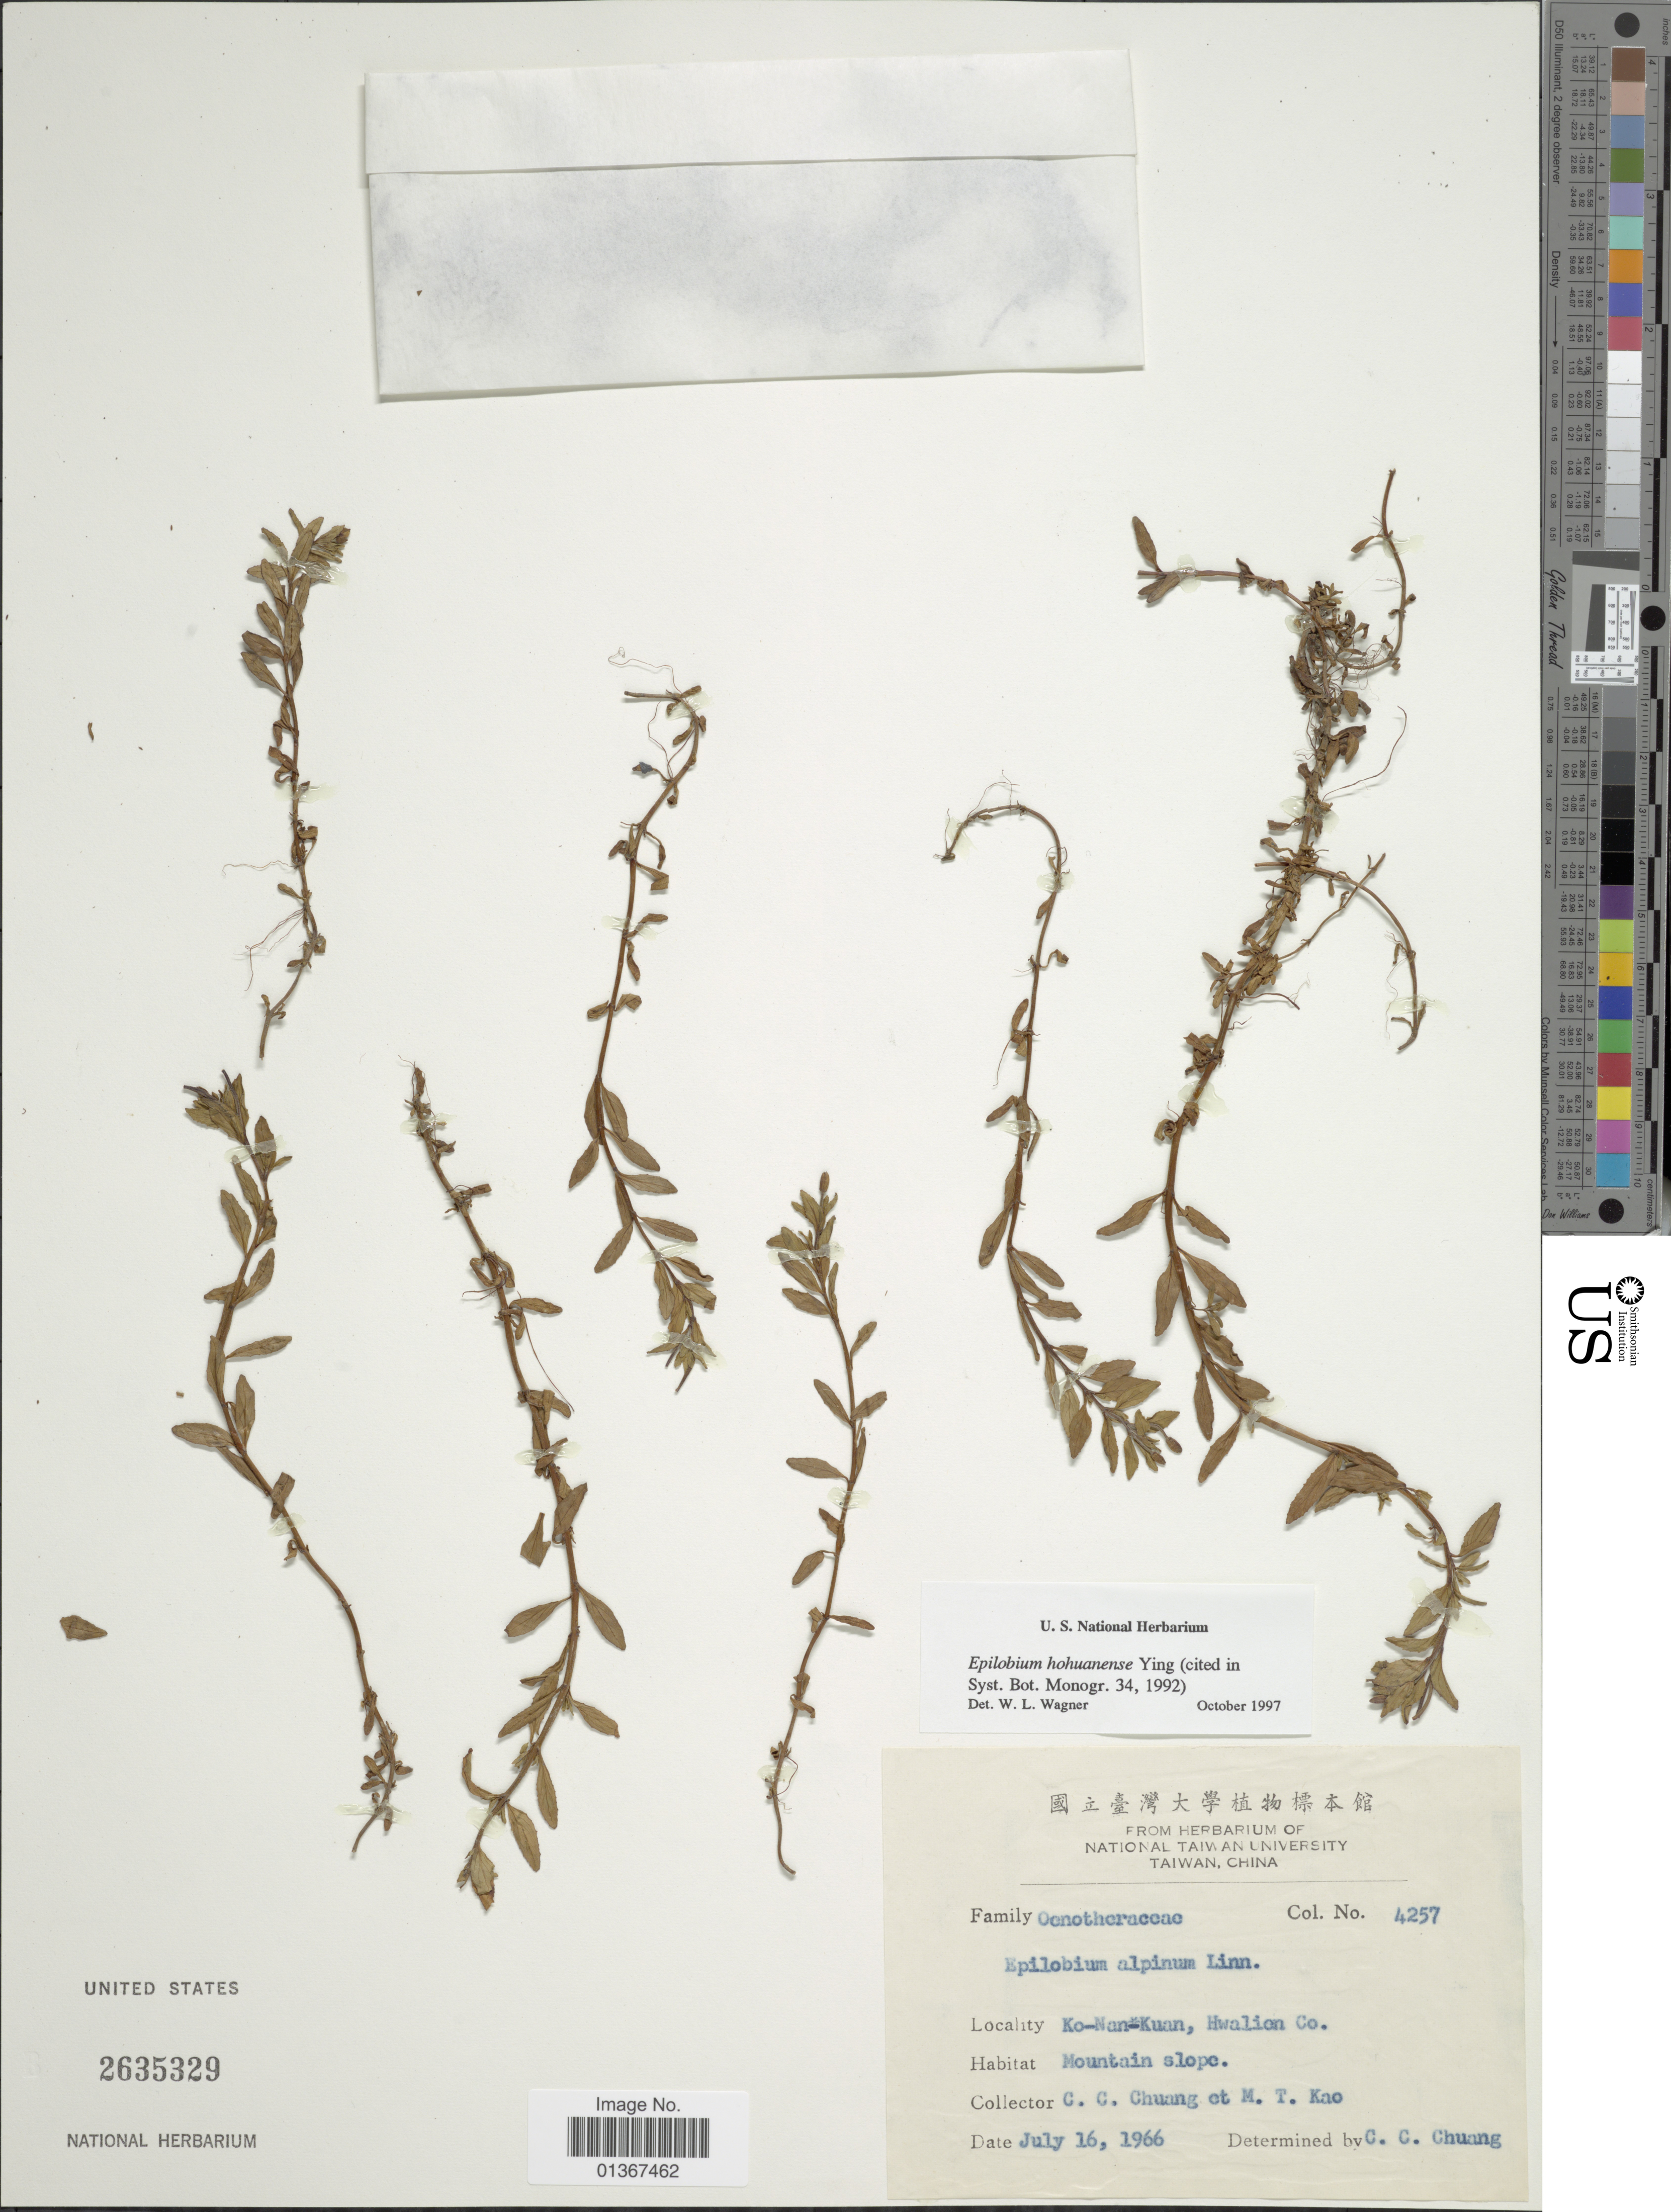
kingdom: Plantae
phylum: Tracheophyta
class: Magnoliopsida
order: Myrtales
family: Onagraceae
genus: Epilobium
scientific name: Epilobium hohuanense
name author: S.S. Ying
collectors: C. C. Chuang & M. T. Kao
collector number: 4257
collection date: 1966-07-16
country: Taiwan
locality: Ko-Nan-Kuan, Hwalien Co.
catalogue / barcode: US 2635329